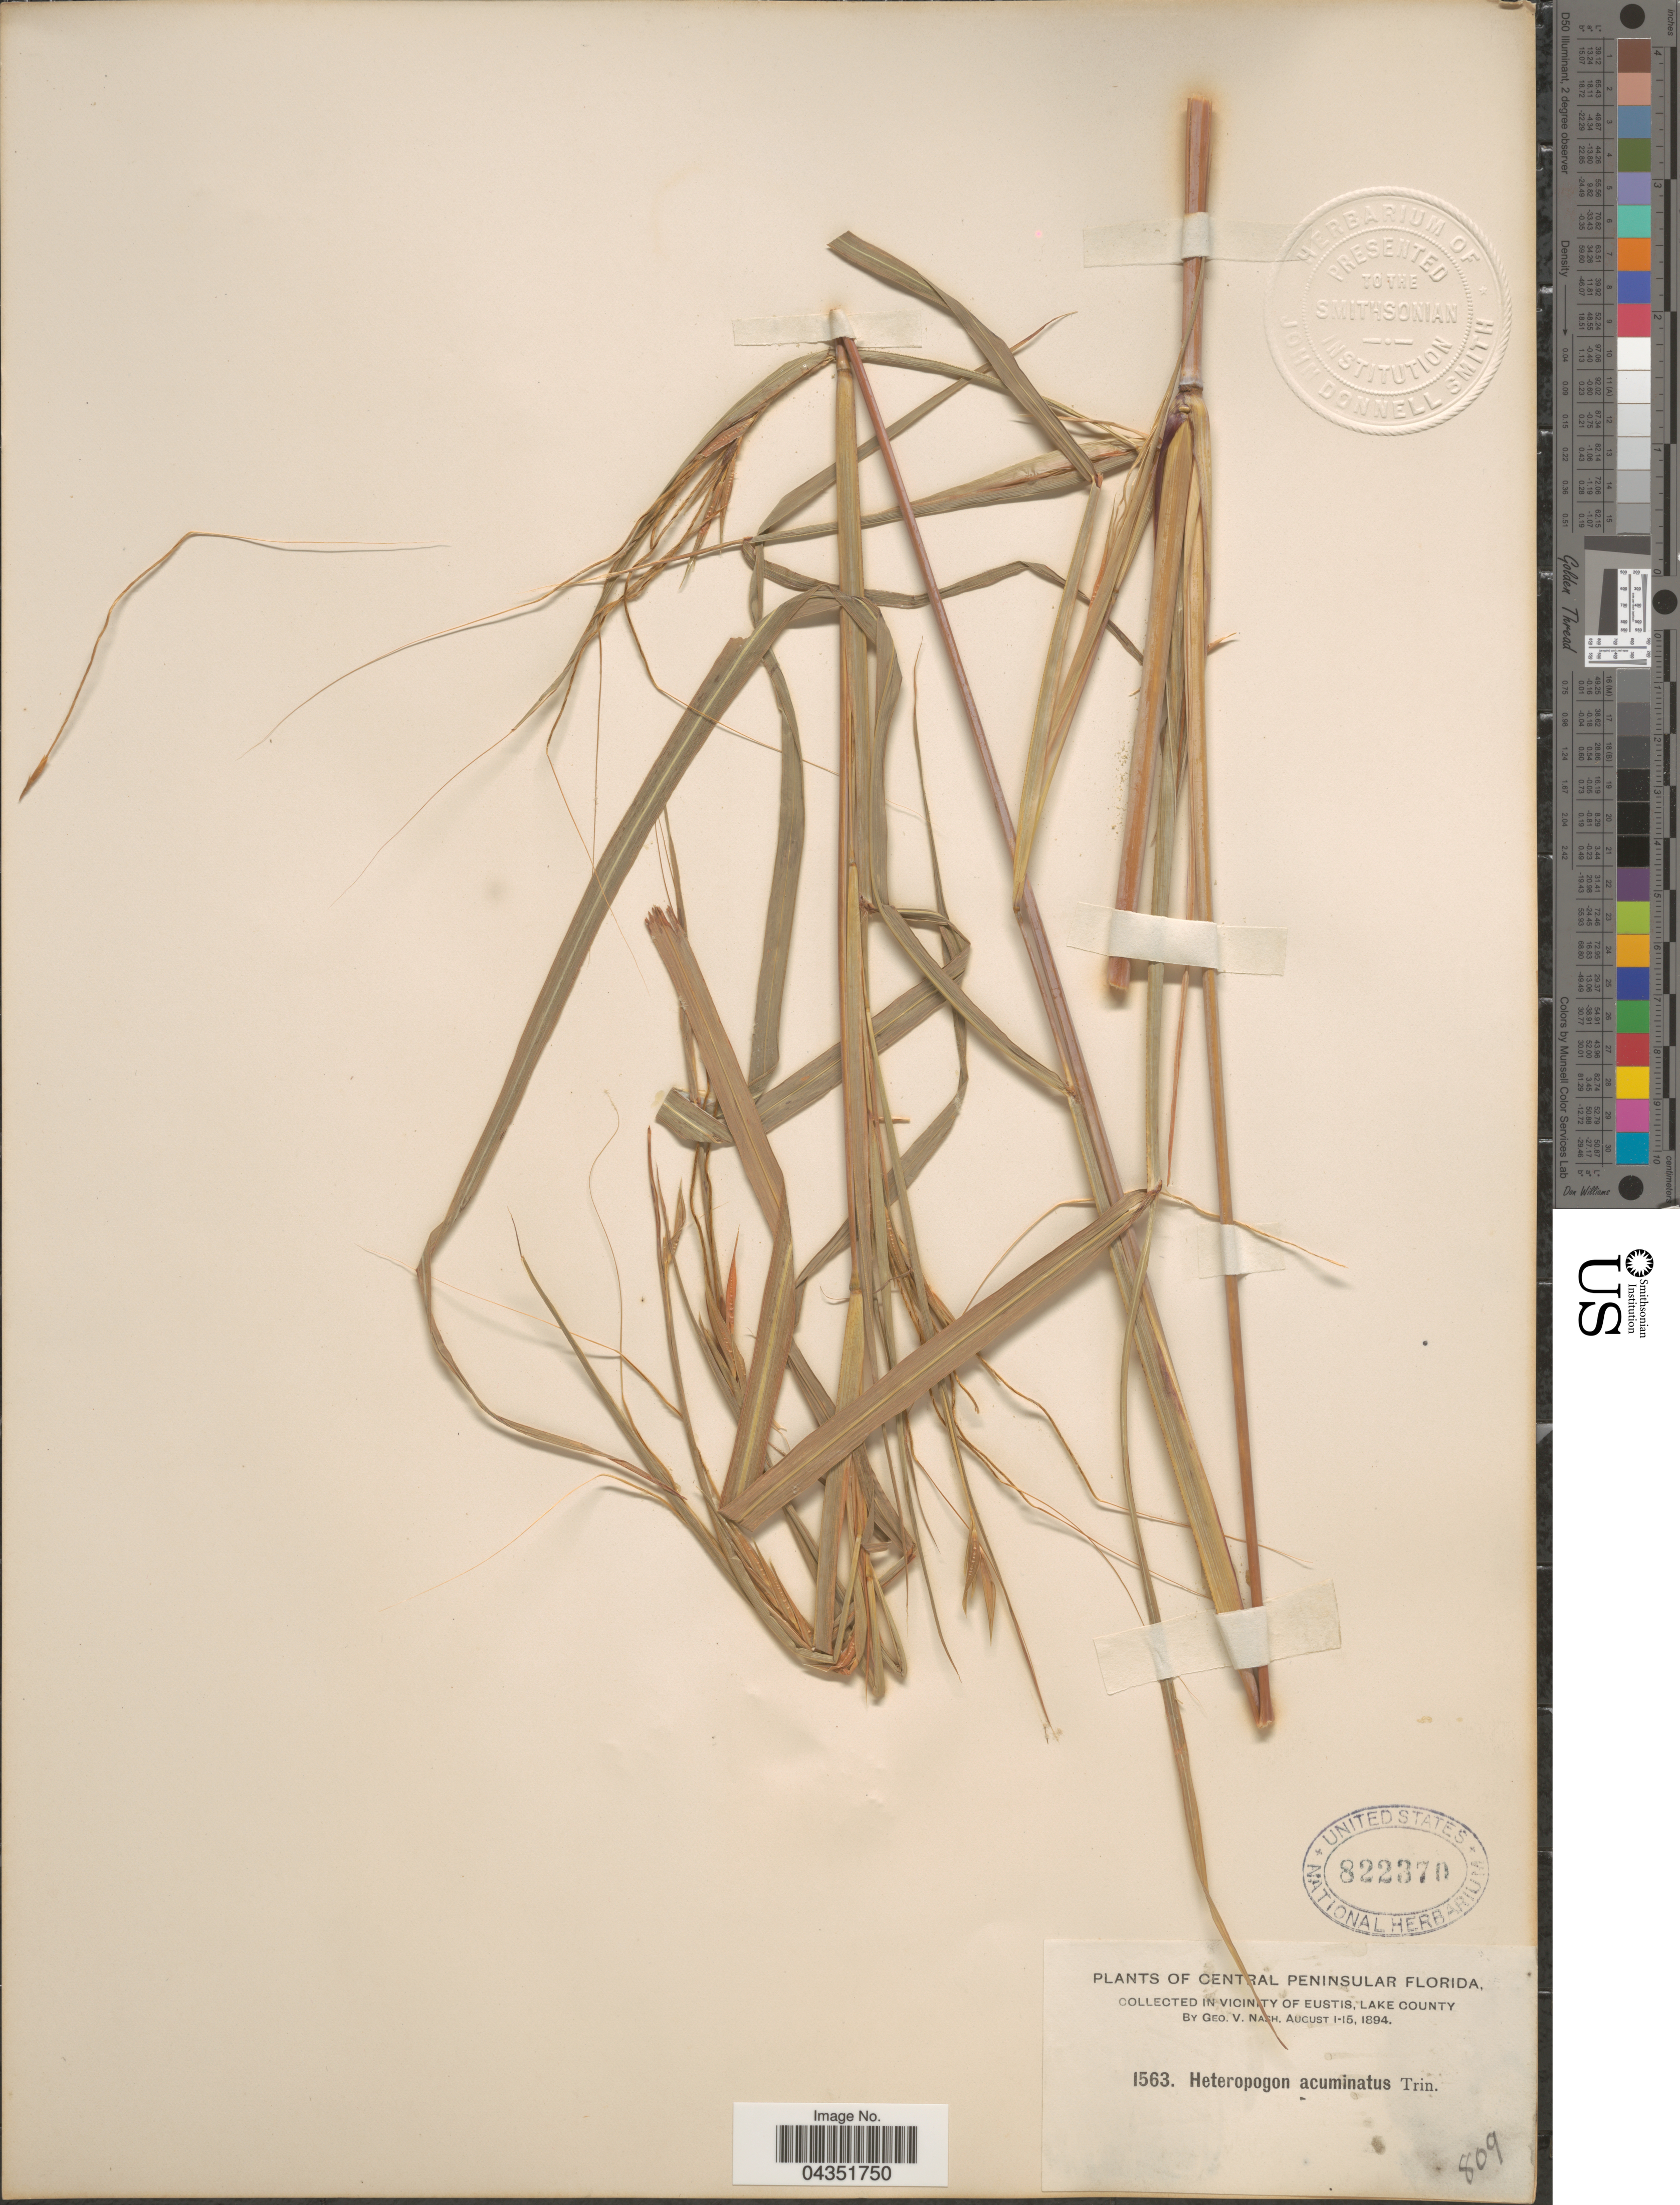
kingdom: Plantae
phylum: Tracheophyta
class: Liliopsida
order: Poales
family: Poaceae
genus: Heteropogon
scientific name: Heteropogon melanocarpus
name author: (Elliott) Benth.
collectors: G. V. Nash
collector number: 1563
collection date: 1894-08-01/1894-08-15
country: United States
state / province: Florida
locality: Central Peninsular Florida. In vicinity of Eustis, Lake County.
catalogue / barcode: US 822370